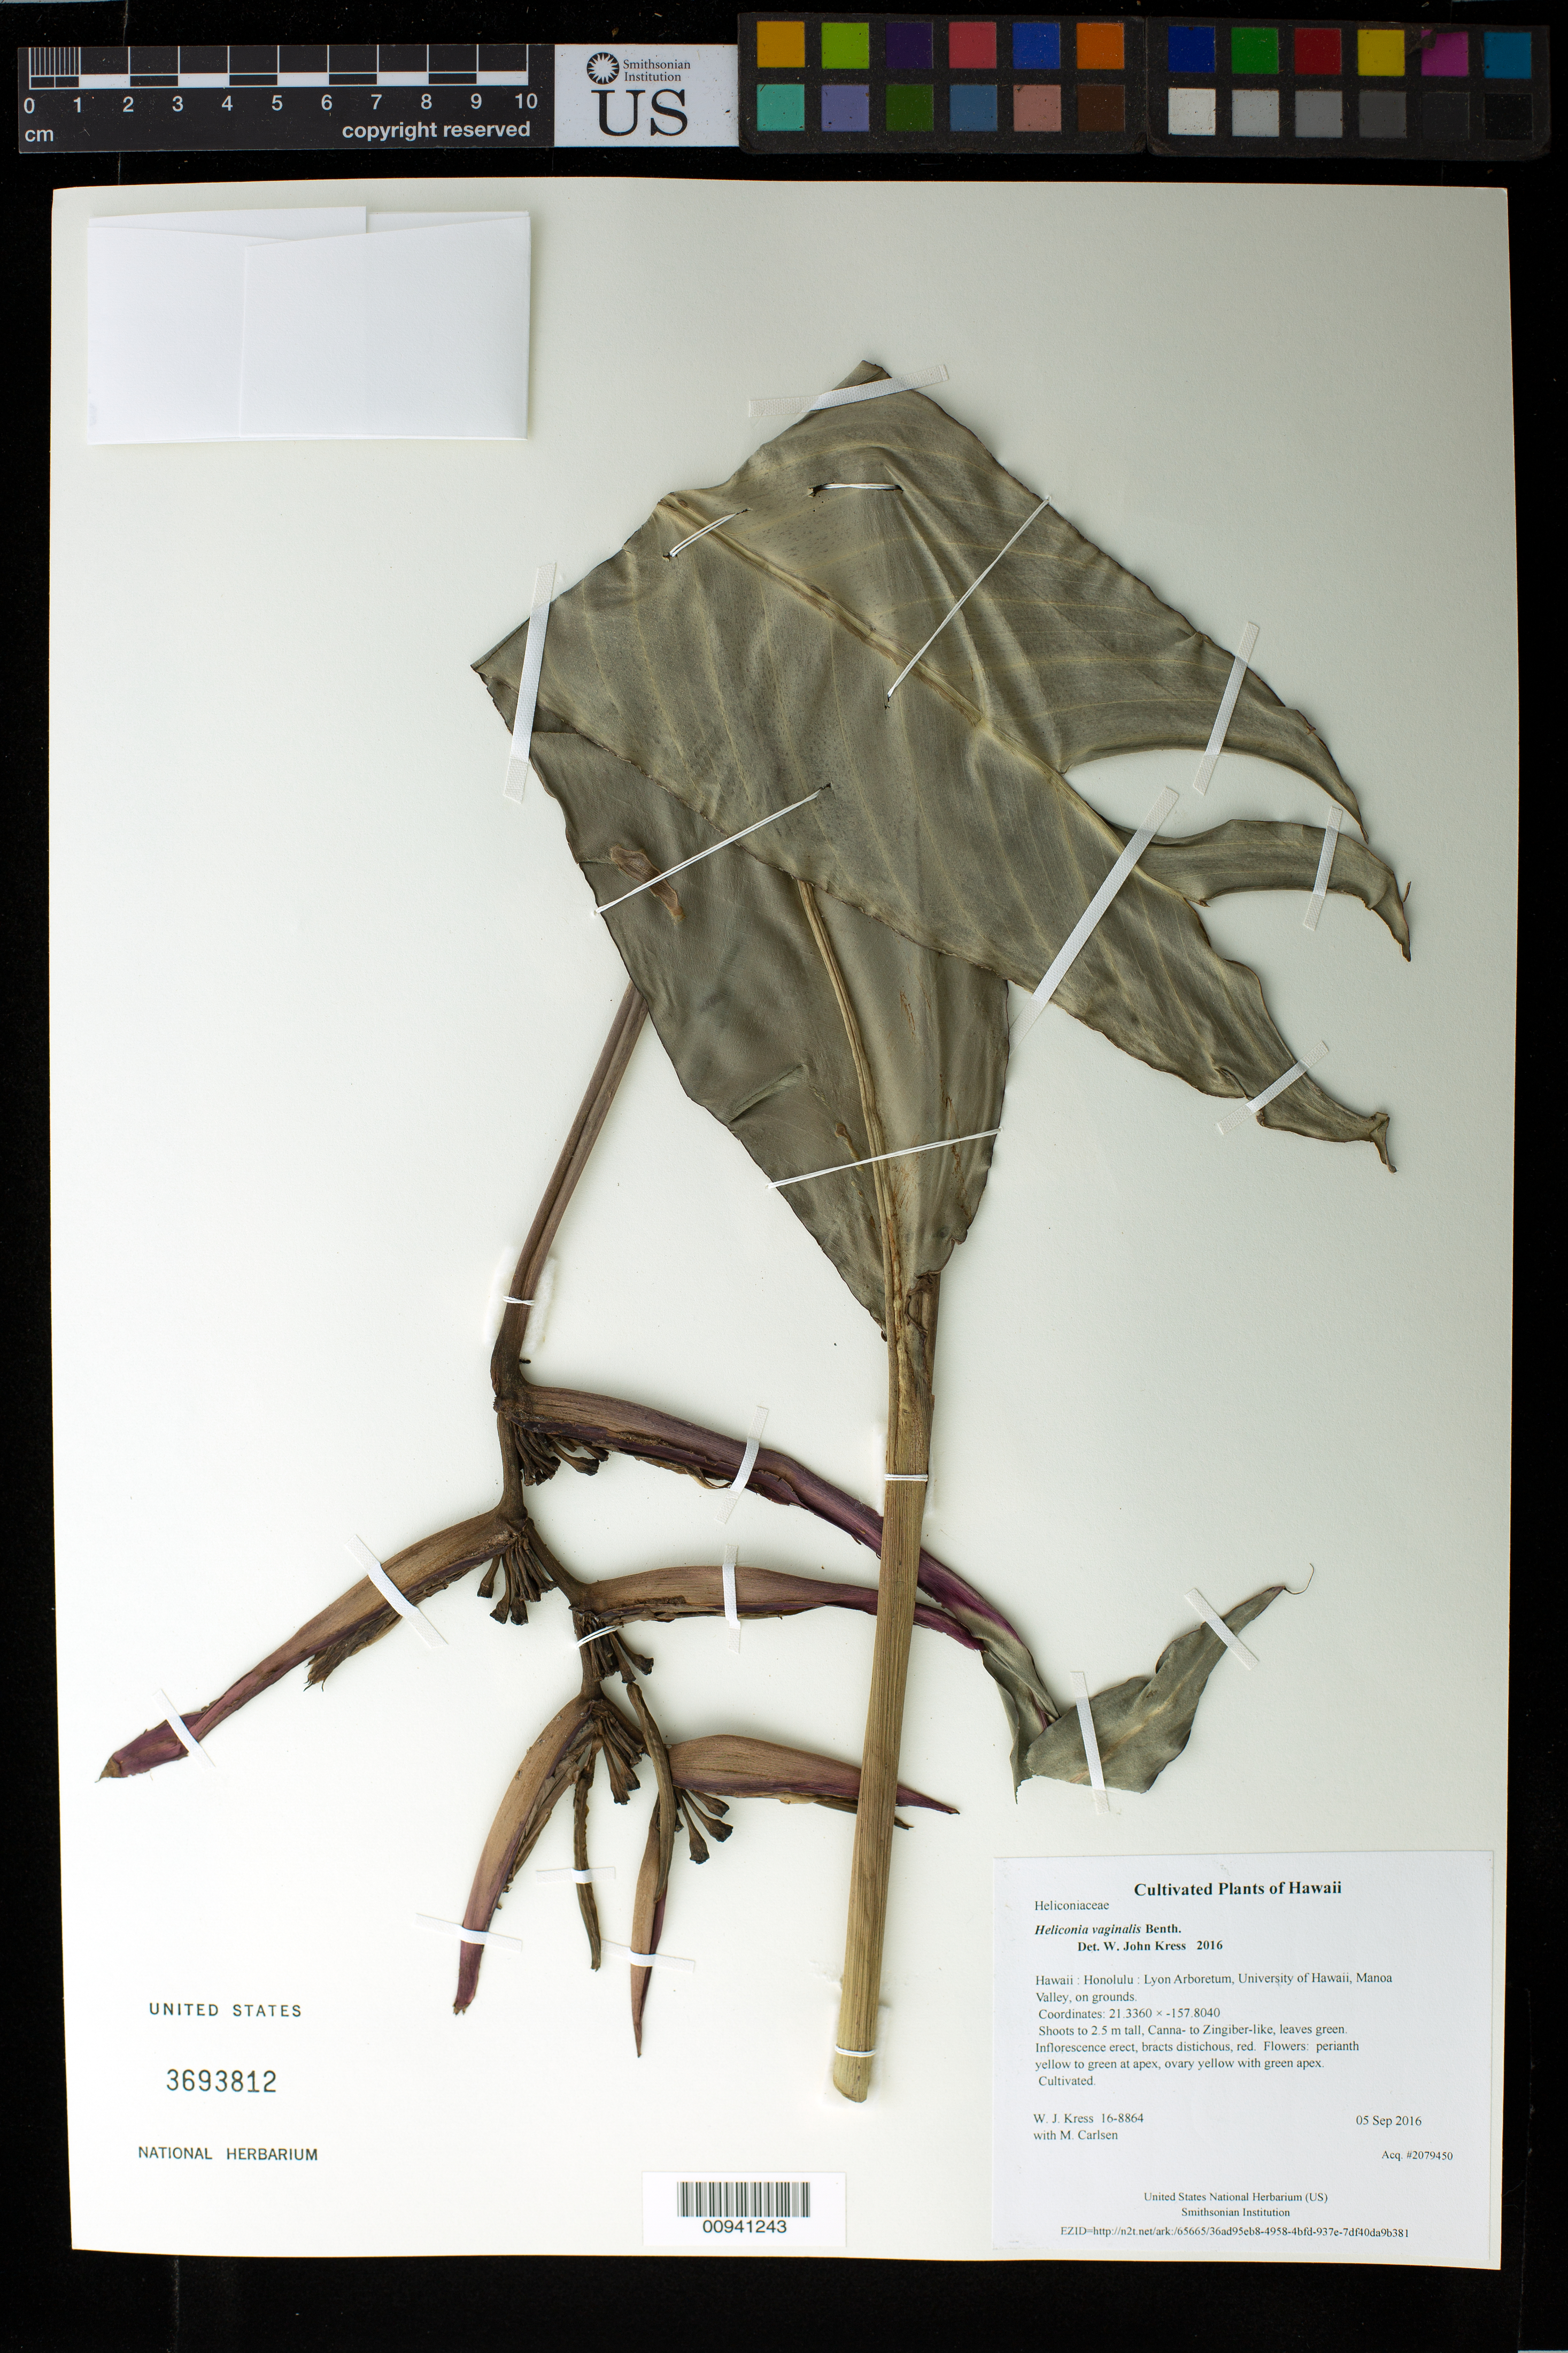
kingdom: Plantae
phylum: Tracheophyta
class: Liliopsida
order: Zingiberales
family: Heliconiaceae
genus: Heliconia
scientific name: Heliconia vaginalis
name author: Benth.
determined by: Kress, W. J., (US), Smithsonian Institution - National Museum of Natural History (UNITED STATES)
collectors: W. J. Kress & M. M. Carlsen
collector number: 16-8864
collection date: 2016-09-05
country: United States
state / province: Hawaii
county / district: Honolulu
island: Oahu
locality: Lyon Arboretum, University of Hawaii, Manoa Valley, on grounds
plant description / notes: Frozen tissue stored in Biorepository at AG5NN04; dried tissue stored at AG5NN03.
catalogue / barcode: US 3693812